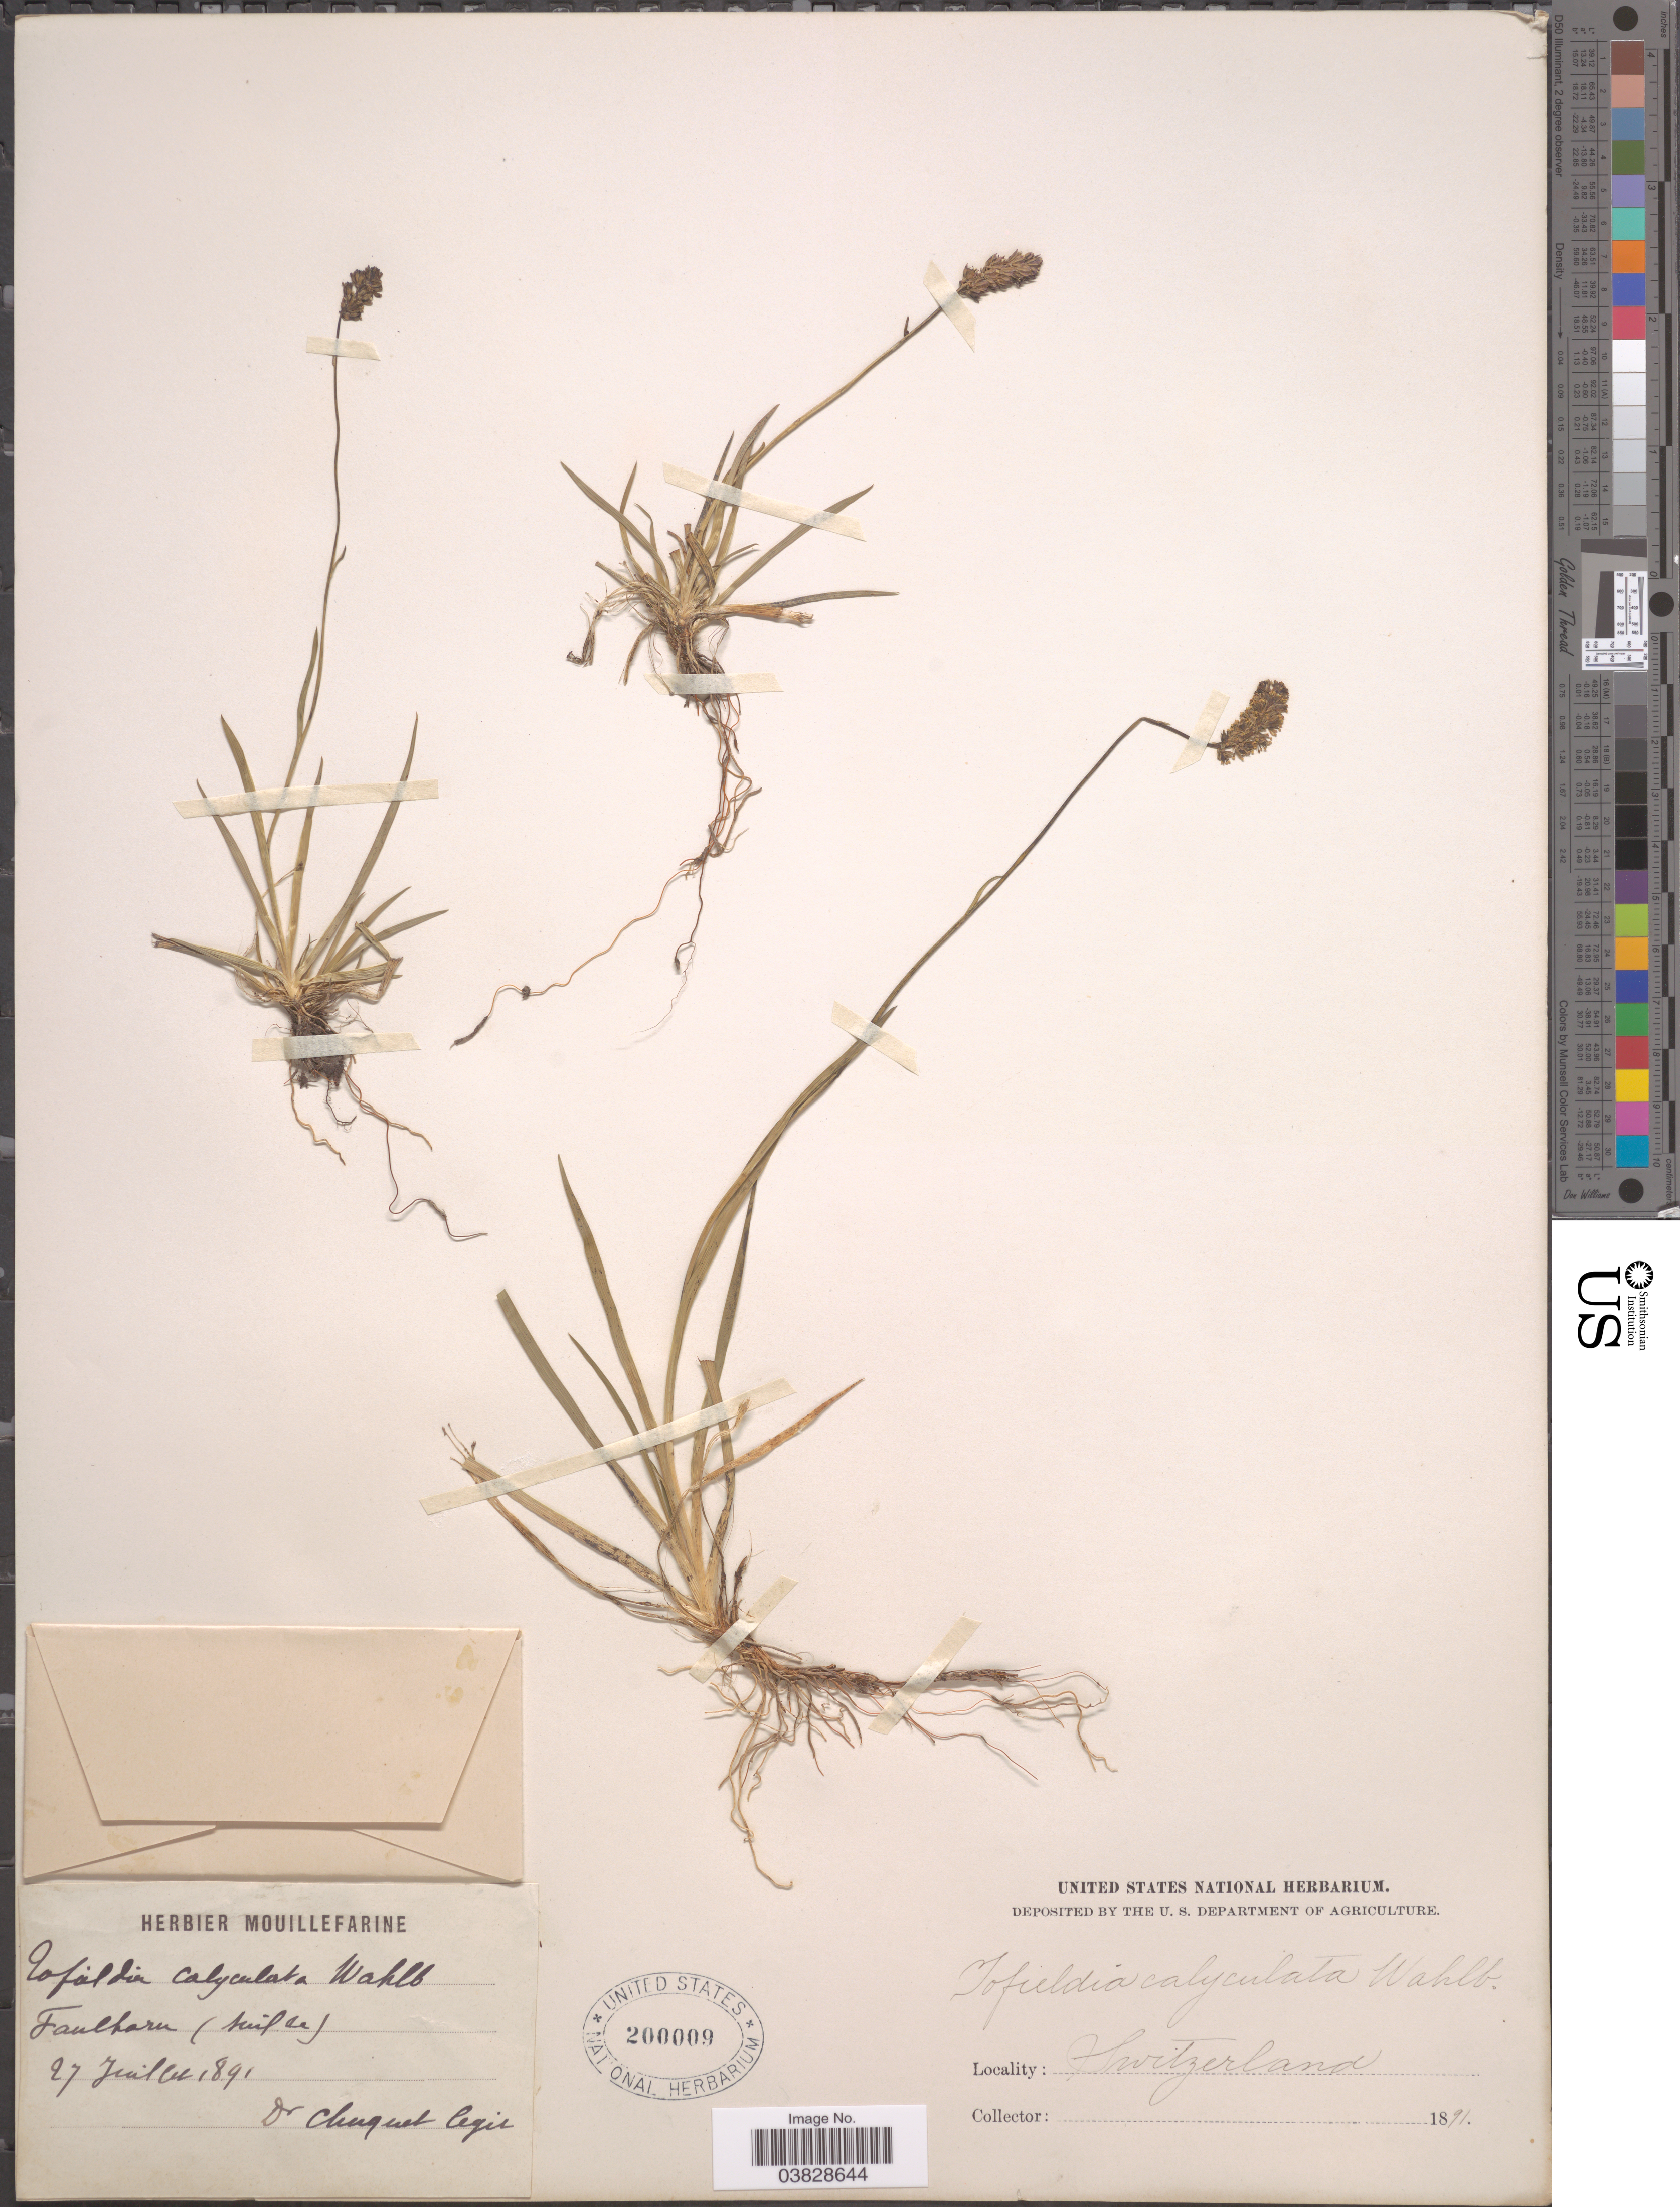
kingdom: Plantae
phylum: Tracheophyta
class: Liliopsida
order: Alismatales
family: Tofieldiaceae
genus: Tofieldia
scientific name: Tofieldia calyculata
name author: (L.) Wahlenb.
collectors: Chuquet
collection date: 1891-07-27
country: Switzerland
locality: Faulhorn (suisse).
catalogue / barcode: US 200009